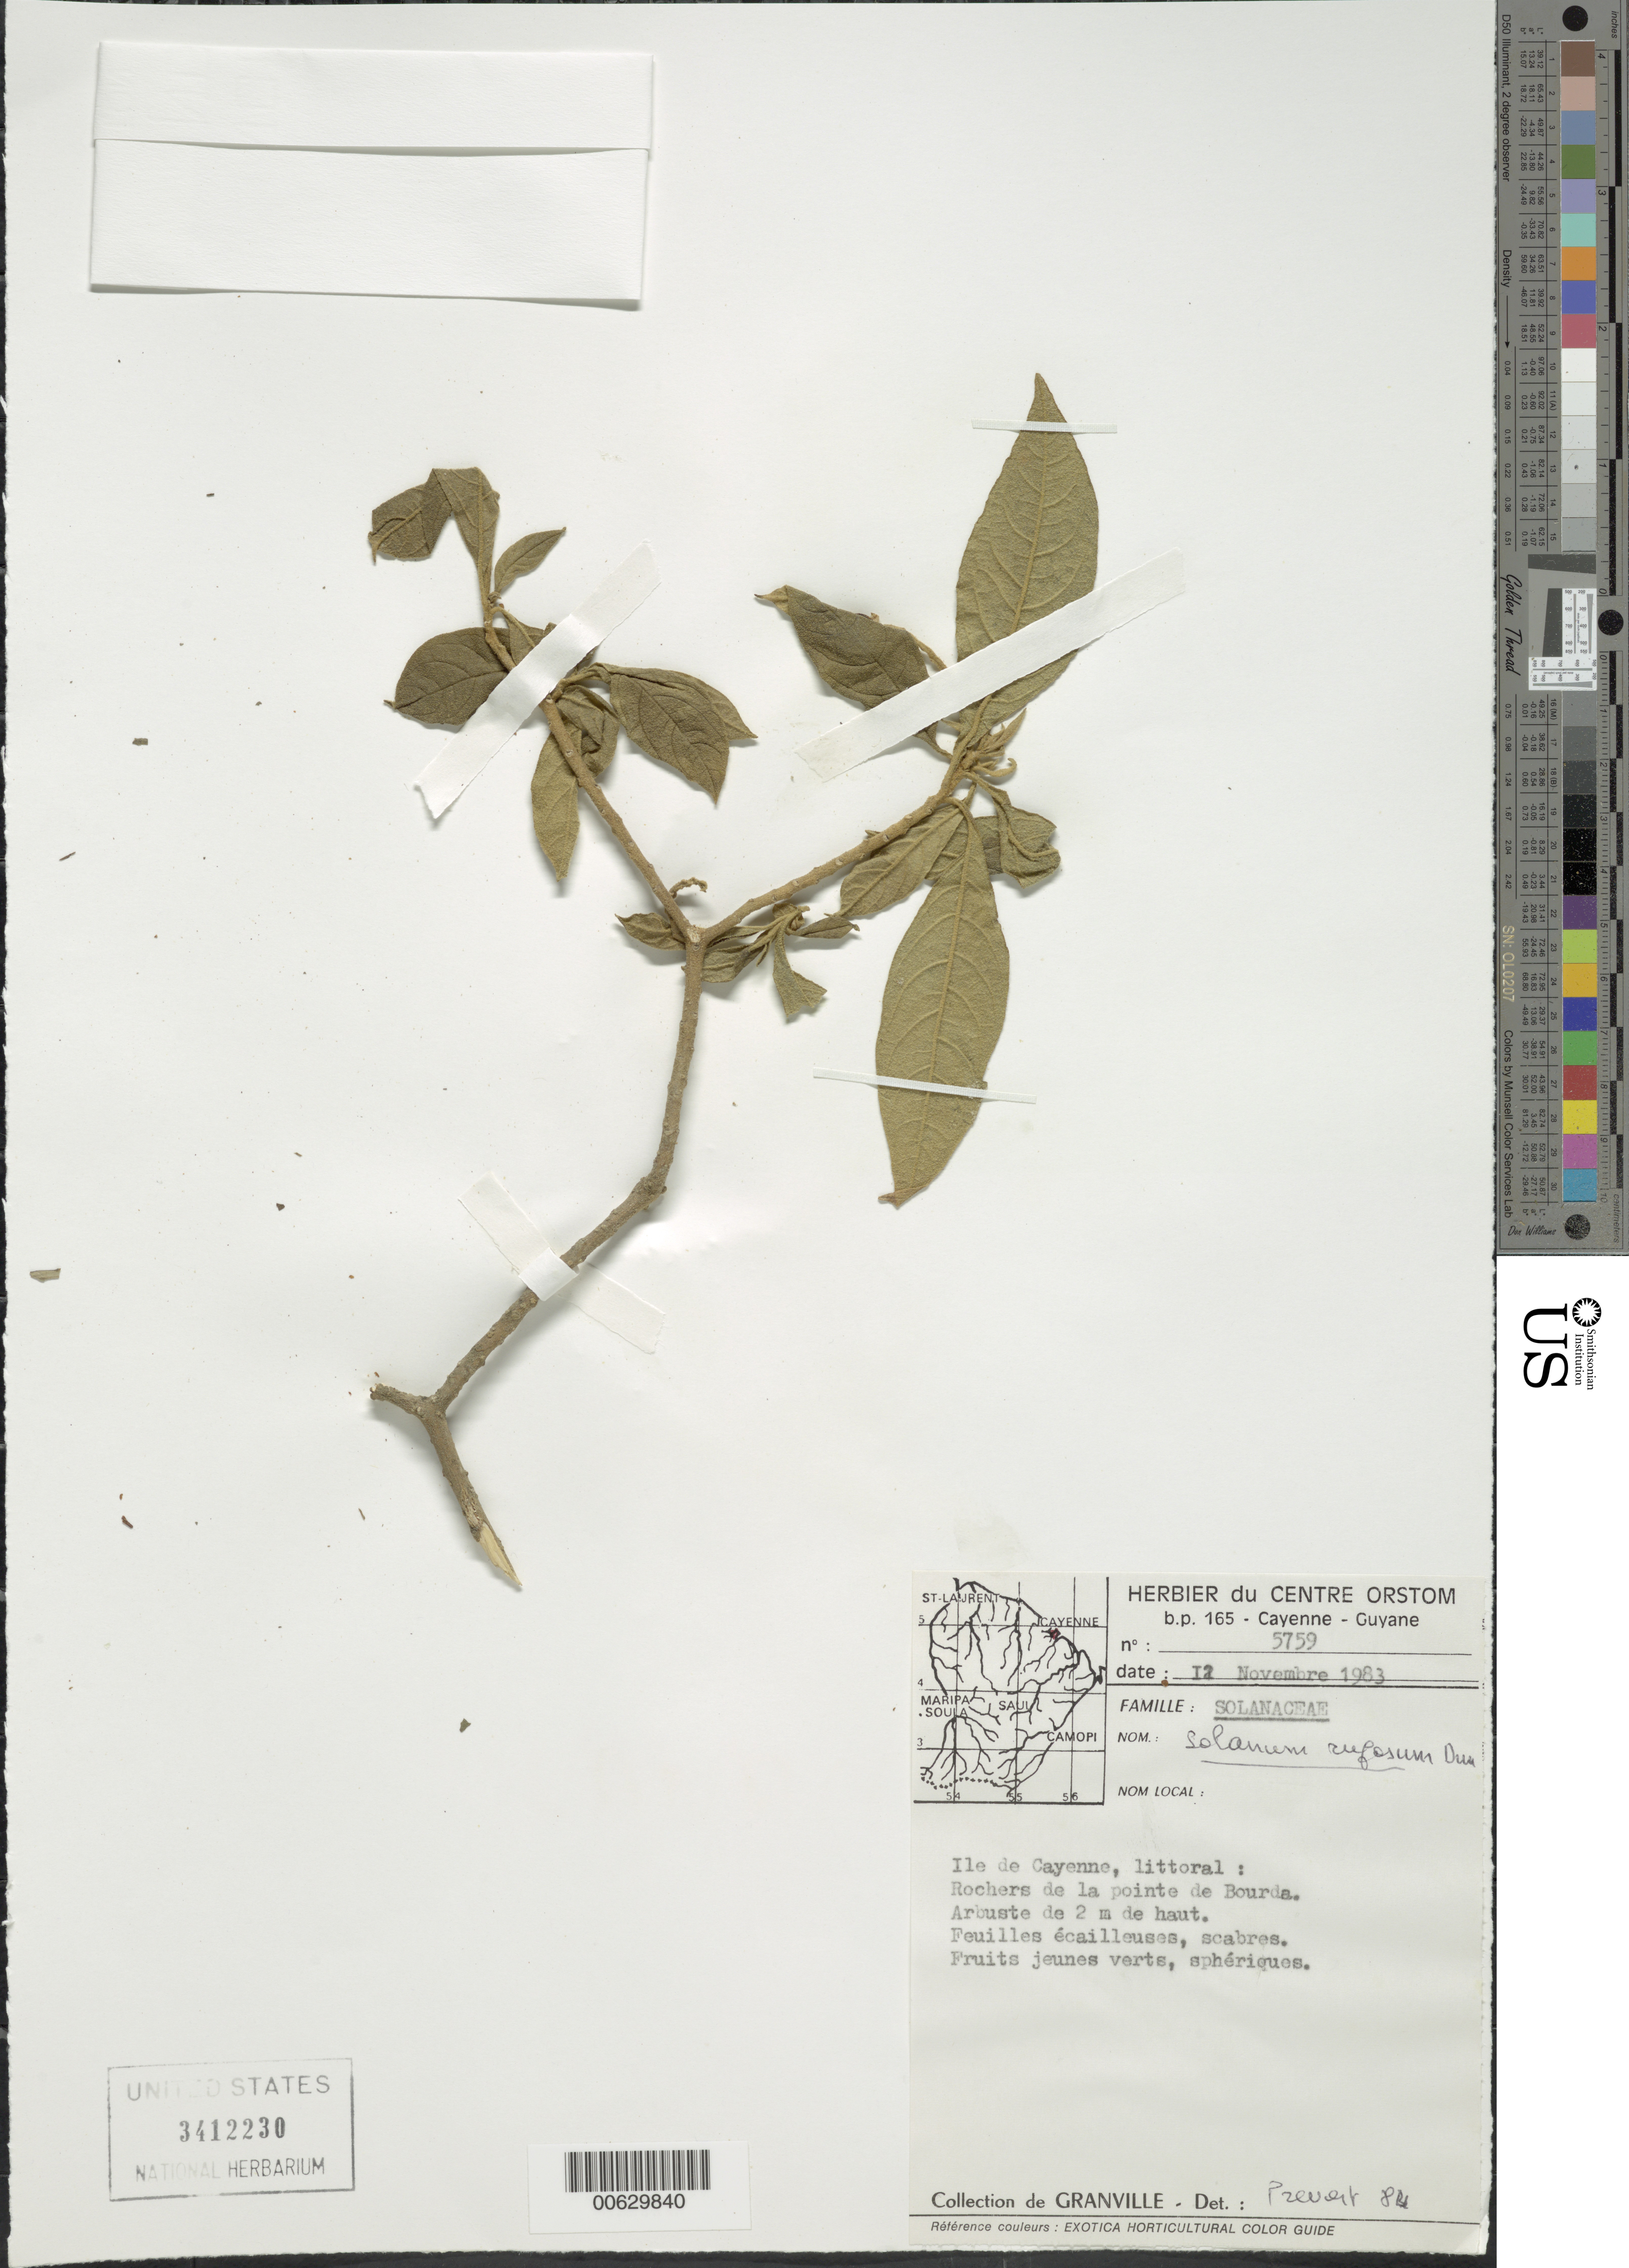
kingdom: Plantae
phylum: Tracheophyta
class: Magnoliopsida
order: Solanales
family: Solanaceae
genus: Solanum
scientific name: Solanum rugosum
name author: Dunal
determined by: Prévost, M.-F.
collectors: J.-J. de Granville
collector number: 5759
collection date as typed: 11 Nov 1983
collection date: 1983-11-11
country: French Guiana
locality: Cayenne, littoral de l'Ile, point de Bourda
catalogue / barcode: US 3412230